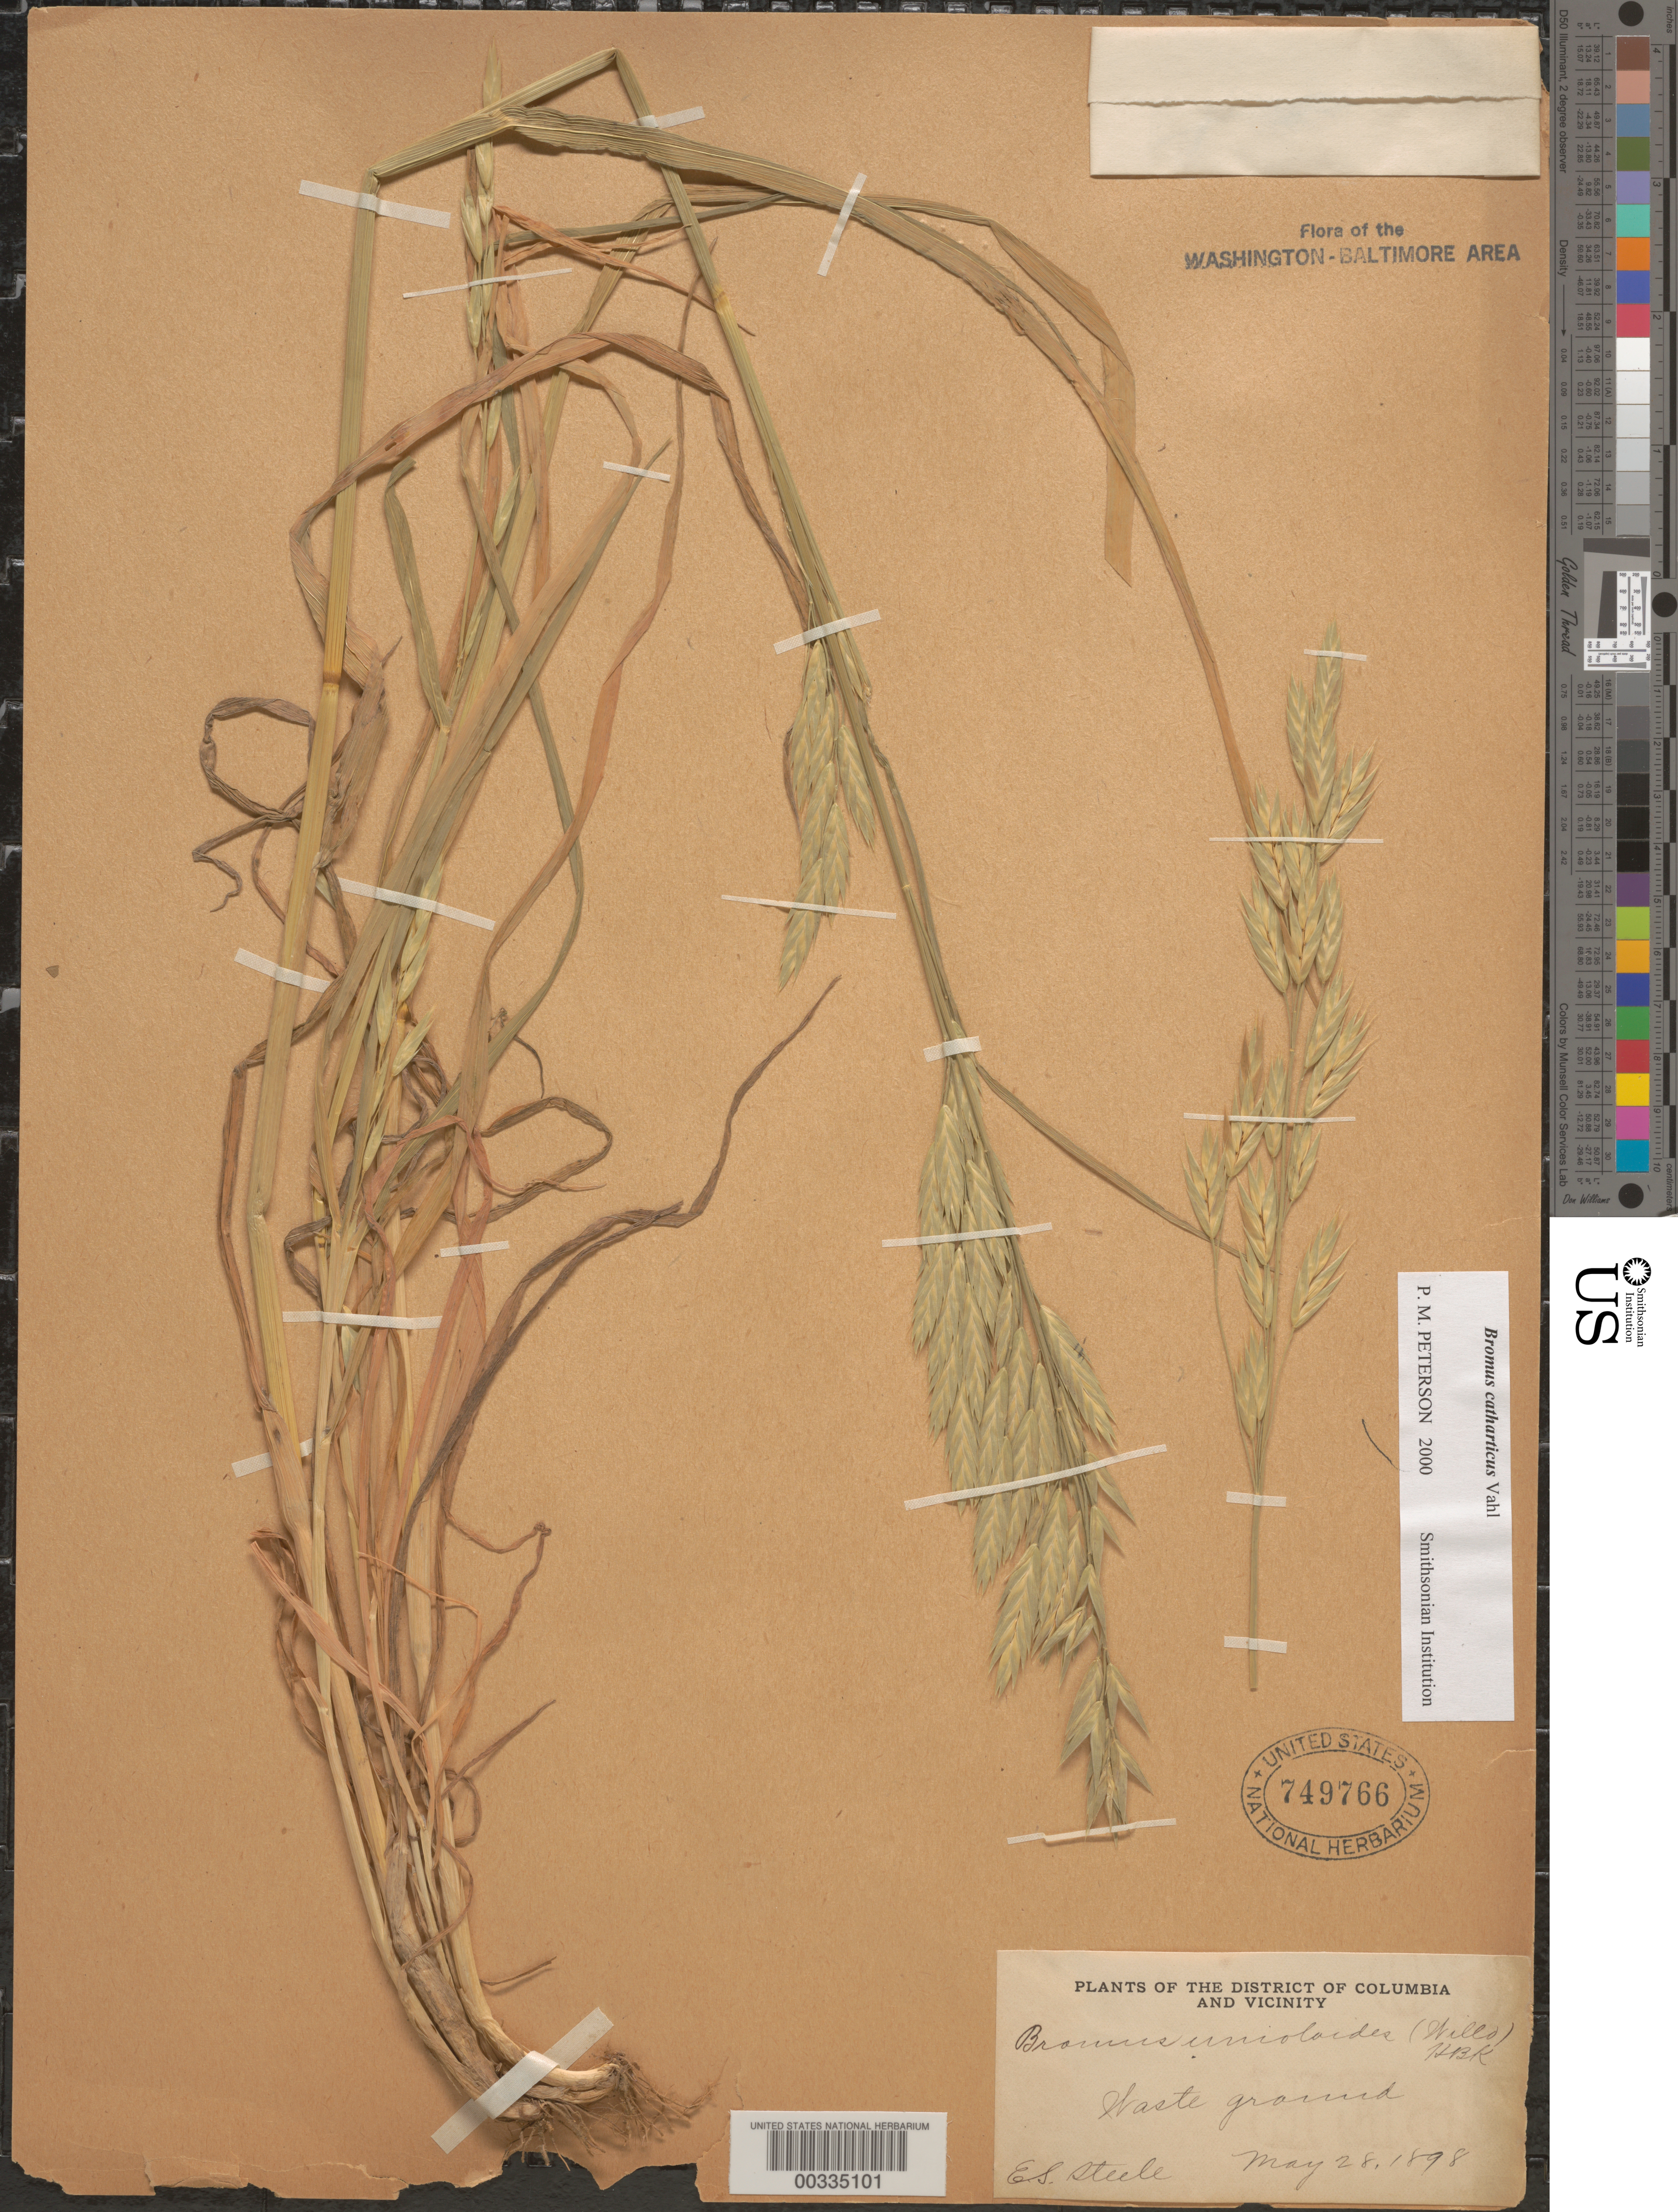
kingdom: Plantae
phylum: Tracheophyta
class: Liliopsida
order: Poales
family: Poaceae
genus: Bromus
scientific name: Bromus catharticus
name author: Vahl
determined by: Peterson, Paul M., (BOT), Smithsonian Institution - National Museum of Natural History (UNITED STATES)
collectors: E. Steele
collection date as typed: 28 May 1898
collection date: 1898-05-28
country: United States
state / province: District of Columbia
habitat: Waste ground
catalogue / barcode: US 749766